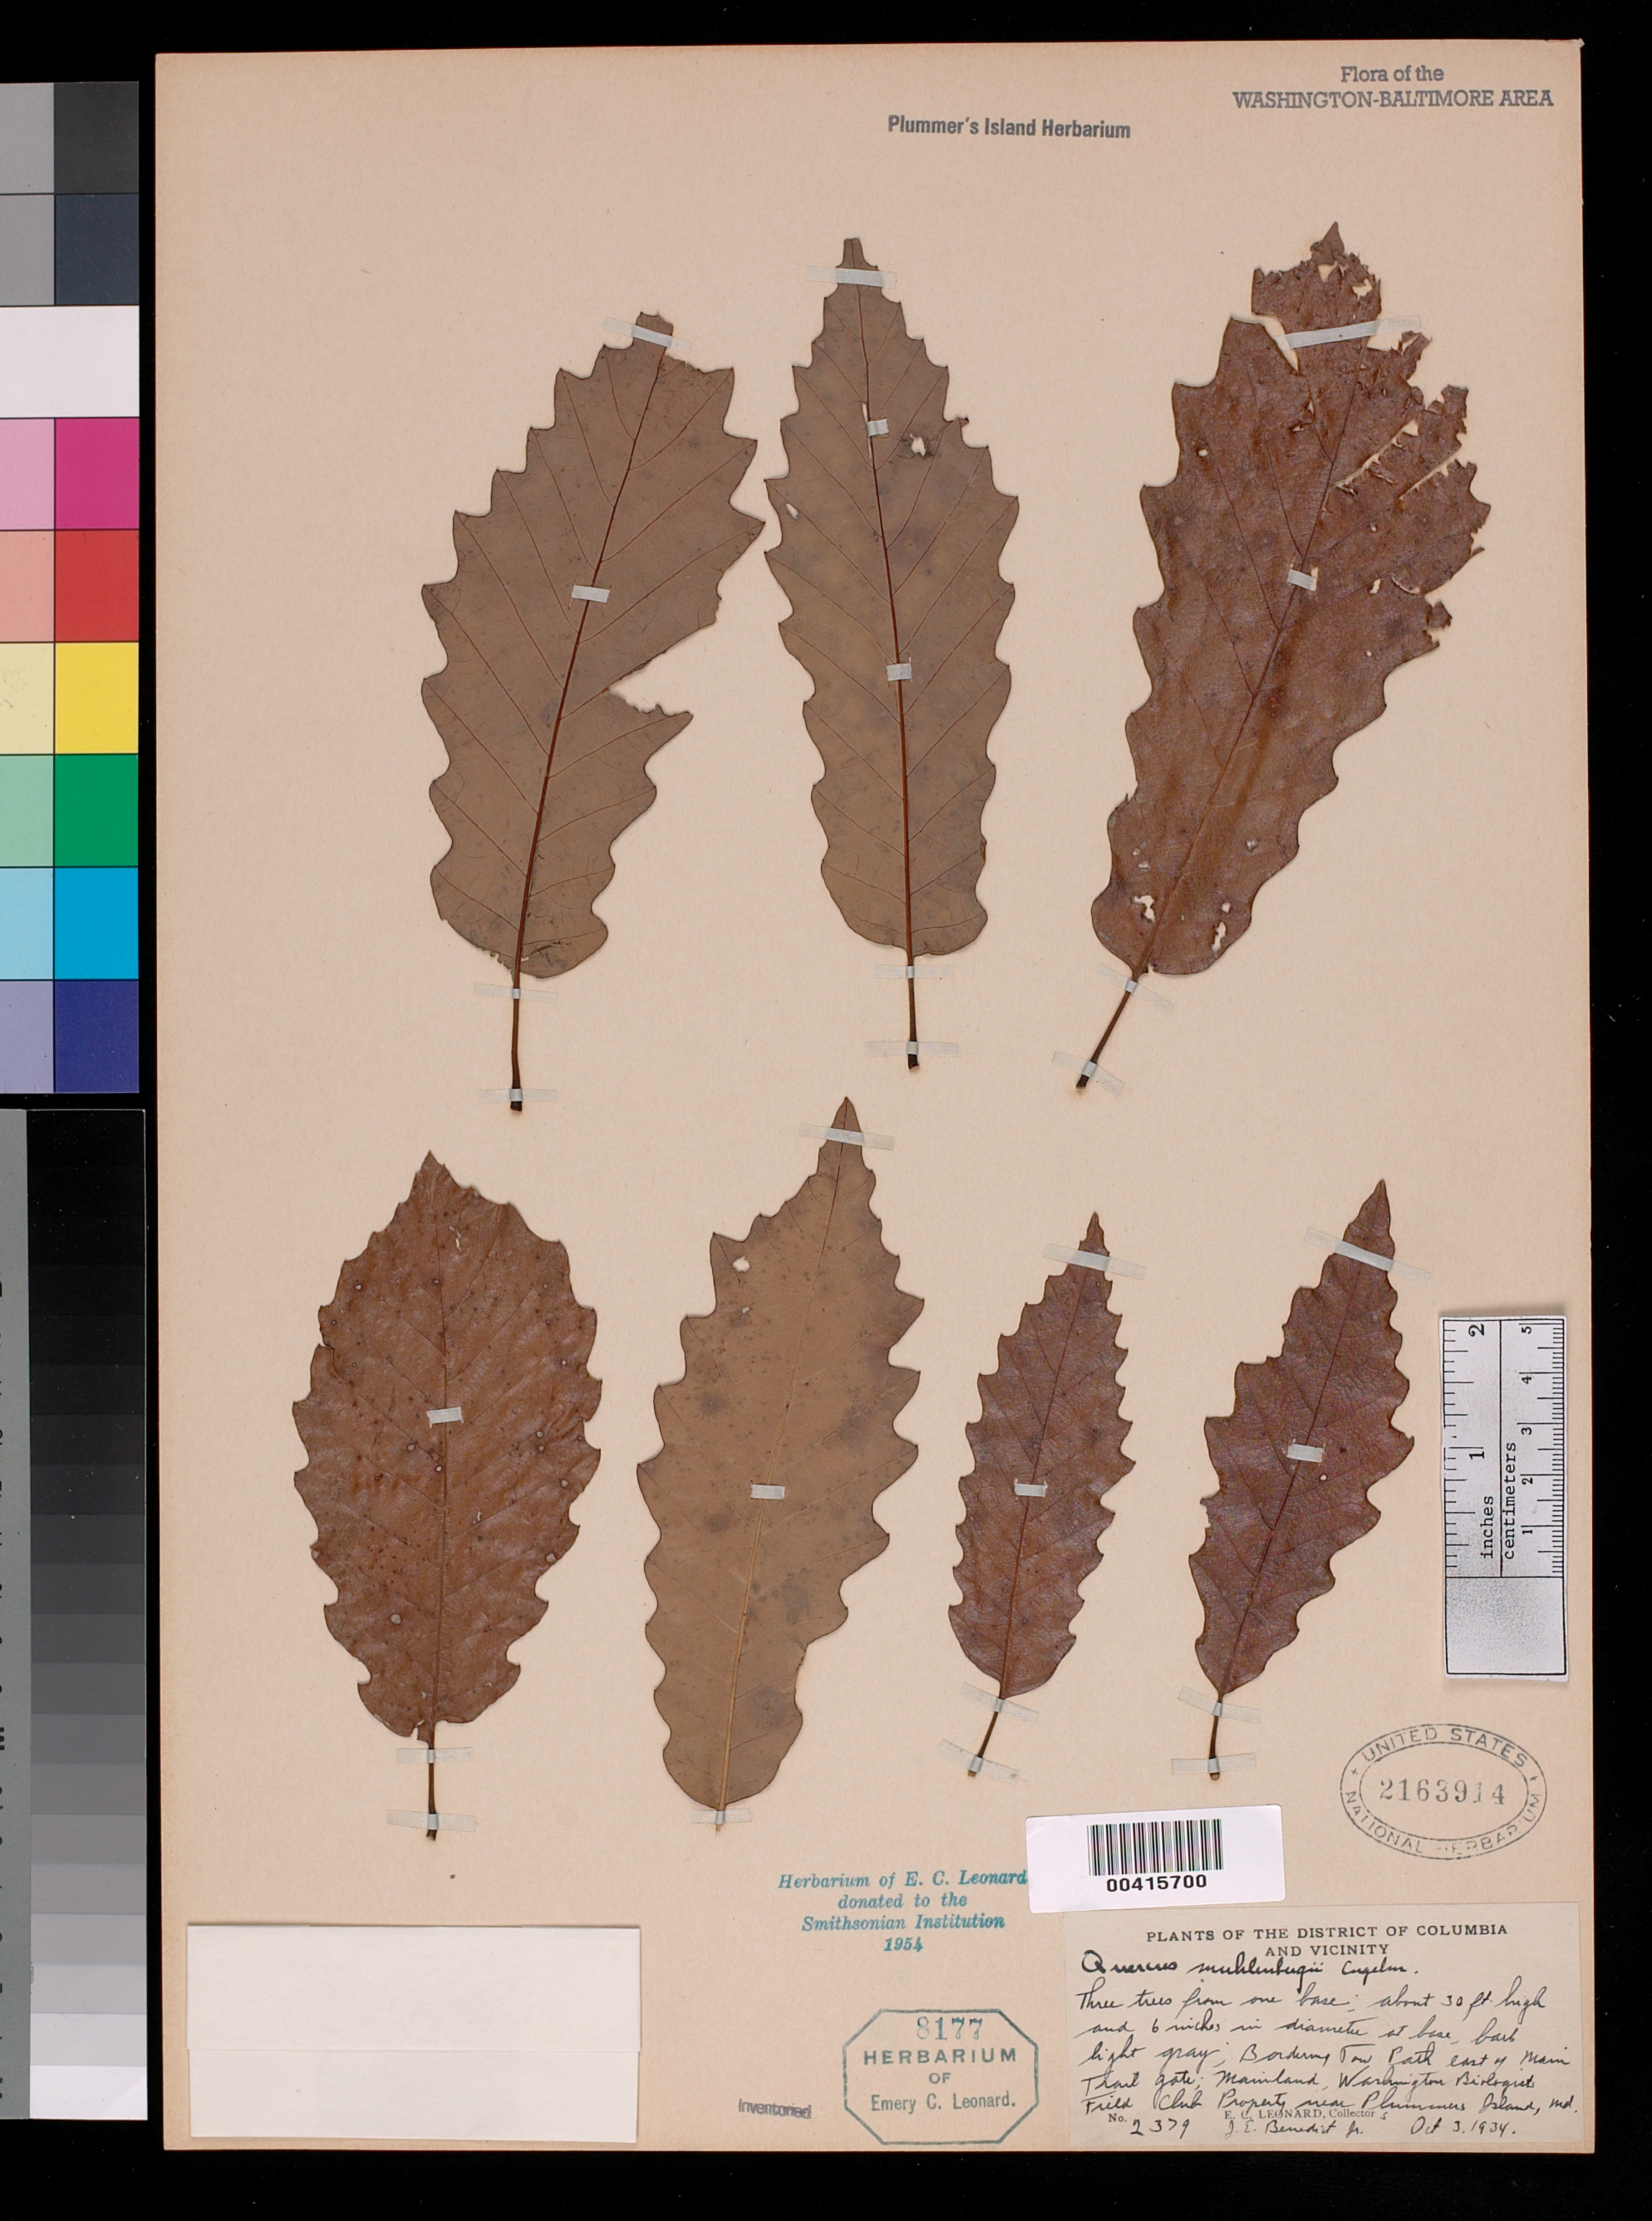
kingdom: Plantae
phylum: Tracheophyta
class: Magnoliopsida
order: Fagales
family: Fagaceae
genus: Quercus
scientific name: Quercus muehlenbergii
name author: Engelm.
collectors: E. C. Leonard & J. E. Benedict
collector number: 2379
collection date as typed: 03 Oct 1934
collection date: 1934-10-03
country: United States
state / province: Maryland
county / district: Montgomery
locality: Plummer's Island; mainland, bordering Tow Path east of Main Trail Gate C. & O. Canal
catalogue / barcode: US 2163914